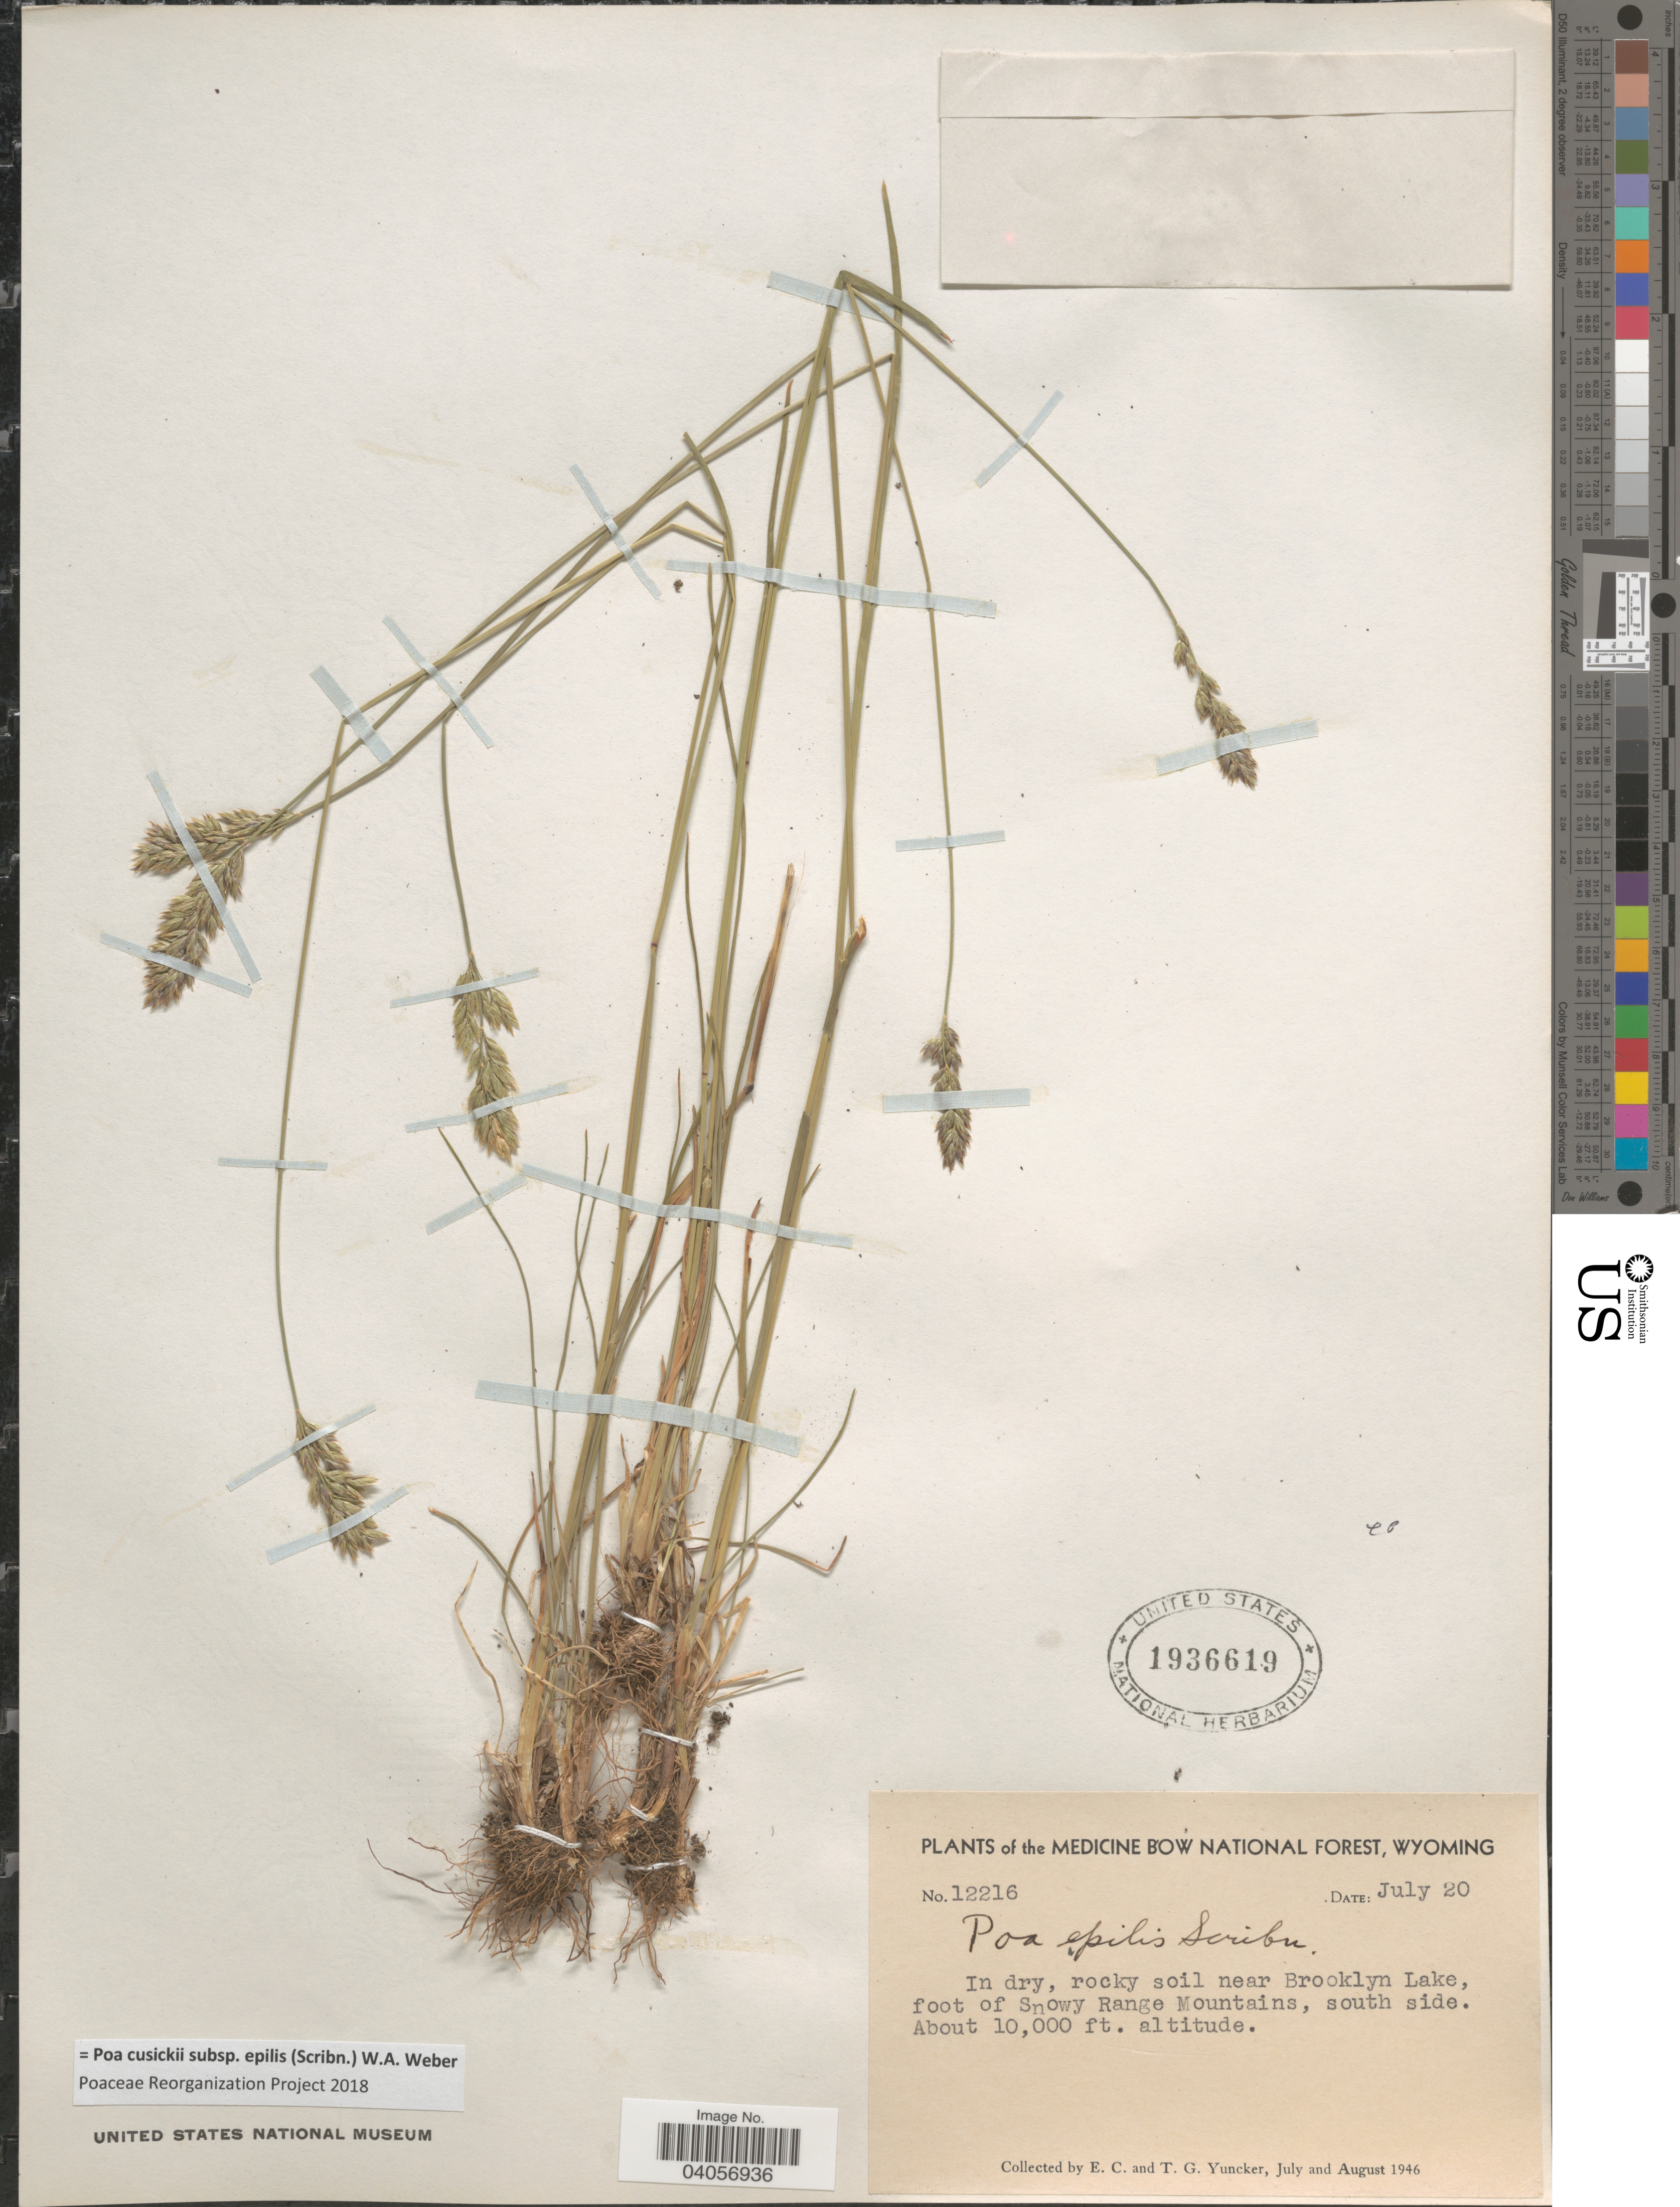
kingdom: Plantae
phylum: Tracheophyta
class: Liliopsida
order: Poales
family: Poaceae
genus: Poa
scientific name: Poa cusickii subsp. epilis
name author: (Scribn.) W.A. Weber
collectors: E. C. Yuncker & T. G. Yuncker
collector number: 12216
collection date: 1946-07-20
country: United States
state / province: Wyoming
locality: The Medicine Bow National Forest. In dry, rocky soil near Brooklyn Lake, foot of Snowy Range Mountains, south side.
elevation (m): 3048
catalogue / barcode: US 1936619